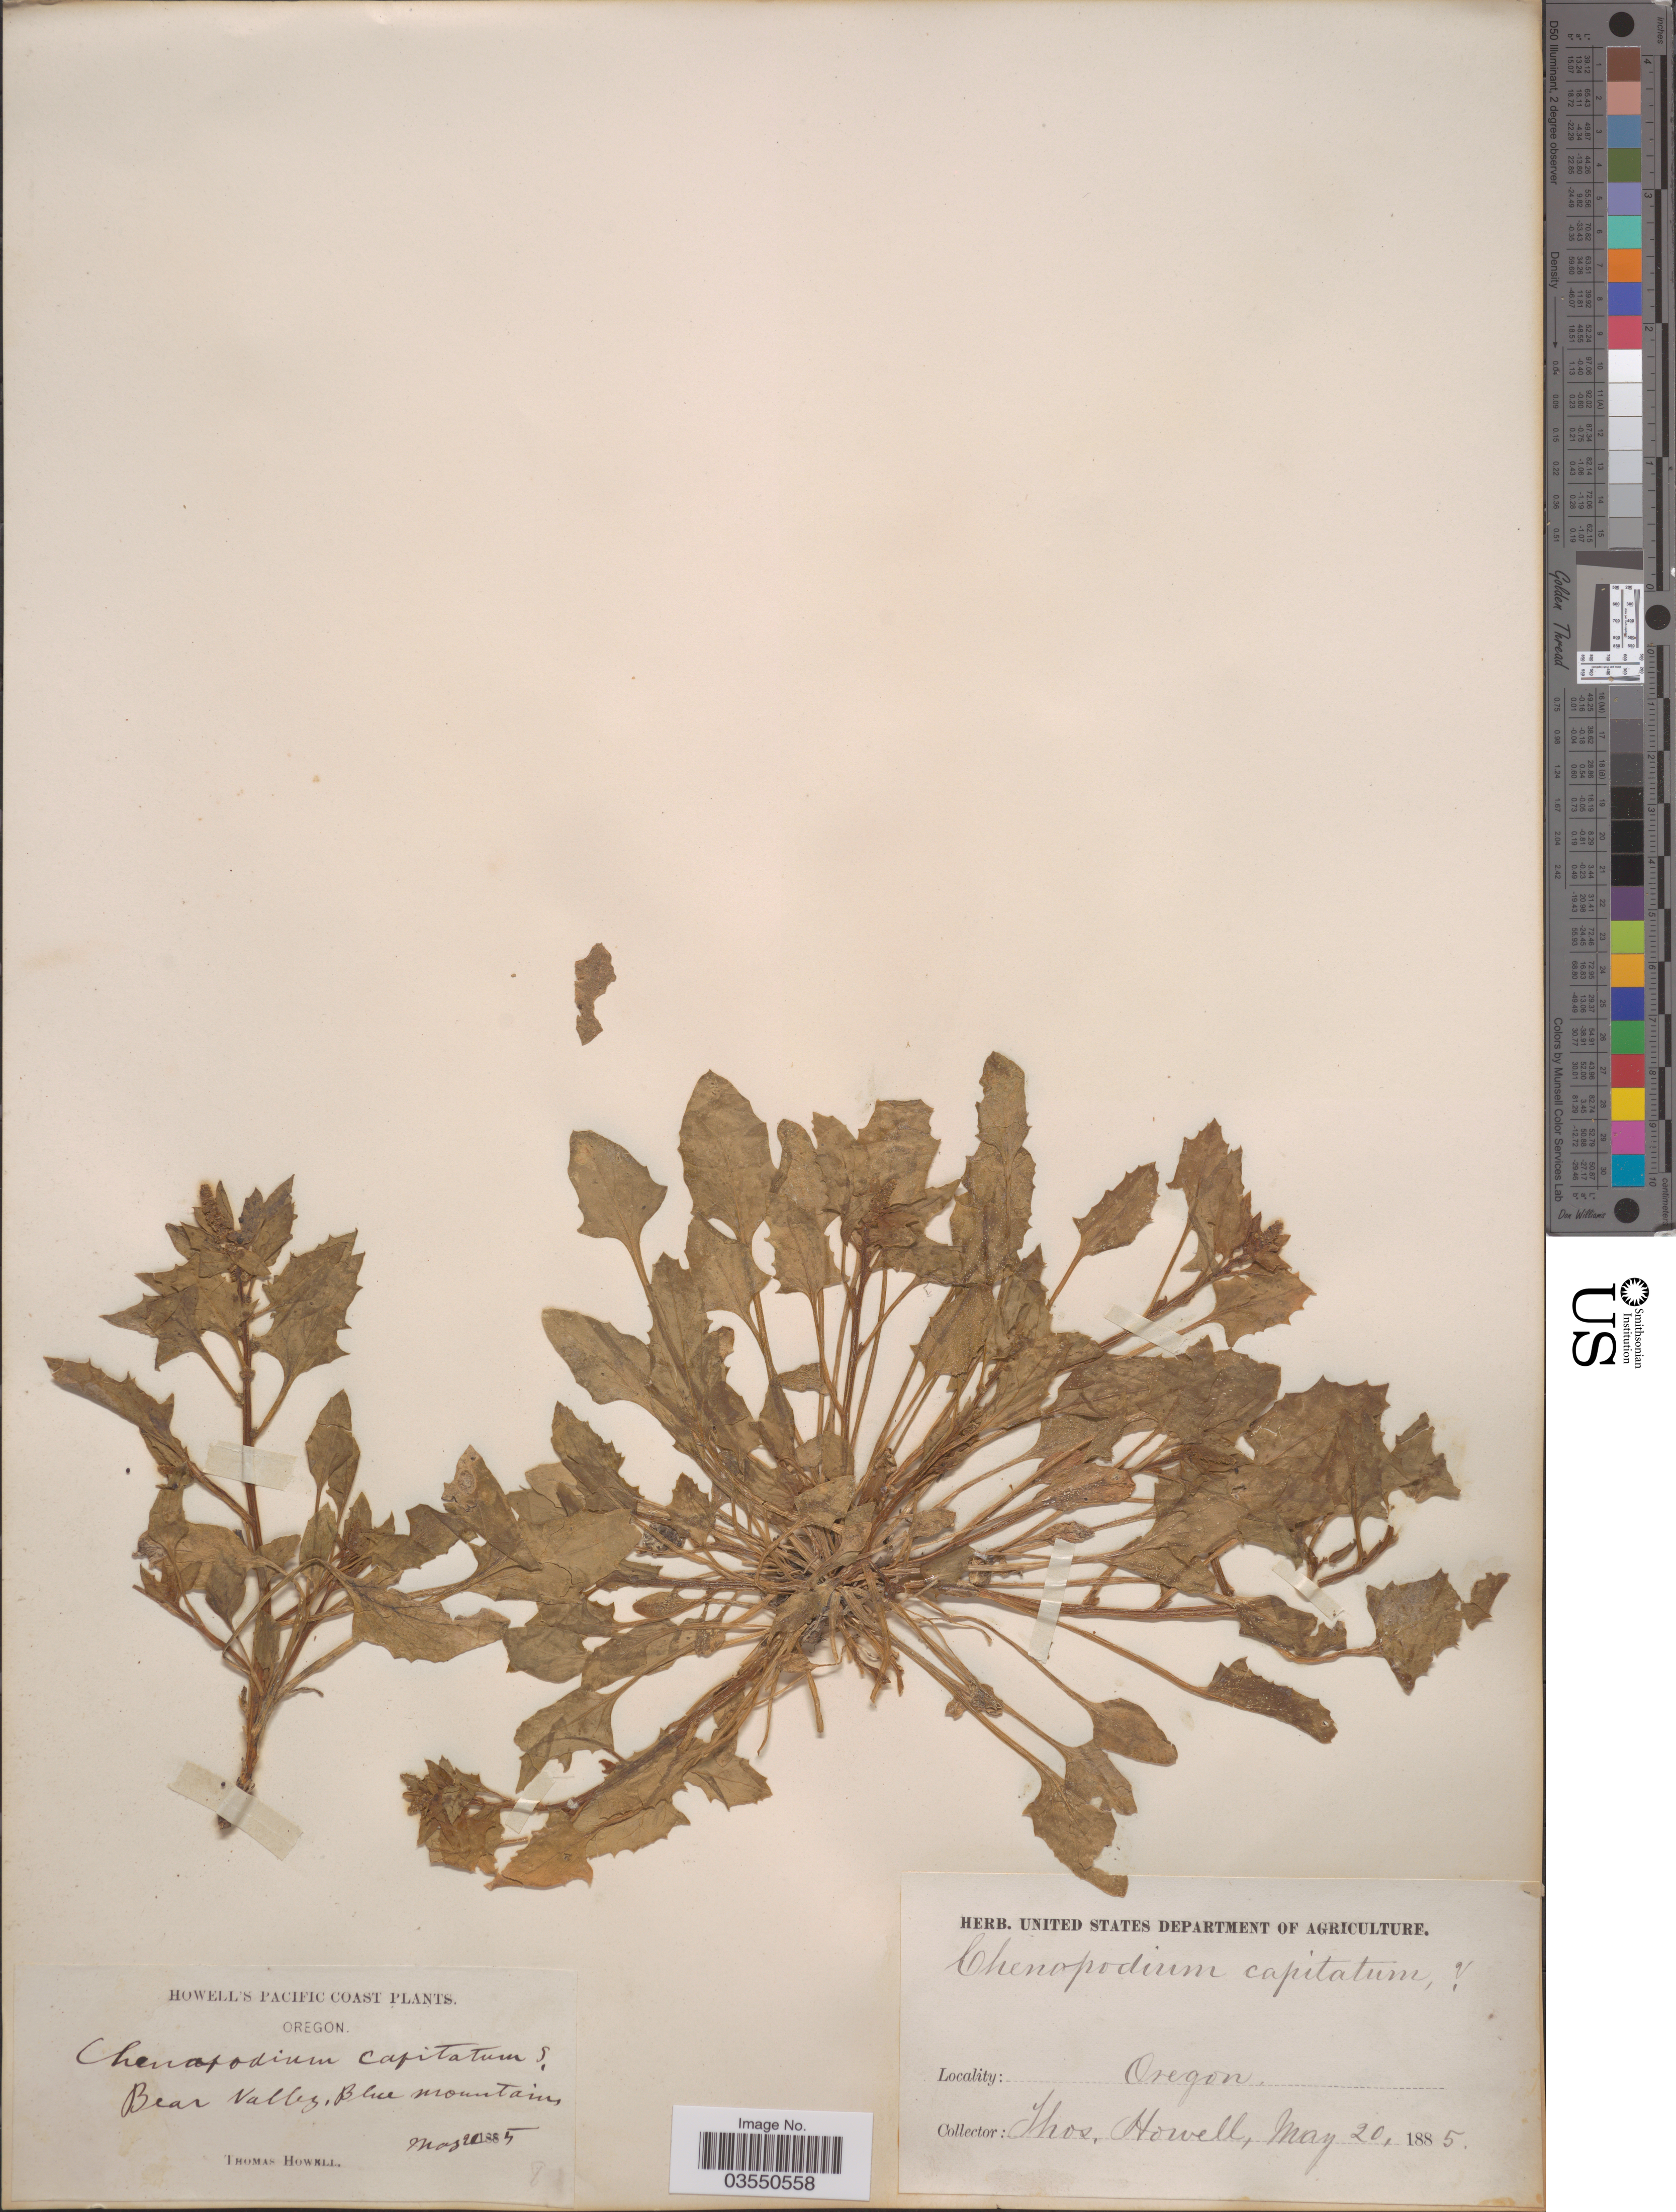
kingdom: Plantae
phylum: Tracheophyta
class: Magnoliopsida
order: Caryophyllales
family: Amaranthaceae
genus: Blitum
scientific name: Blitum capitatum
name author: L.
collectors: T. Howell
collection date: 1885-05-20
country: United States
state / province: Oregon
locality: Pacific Coast. Bear Valley, Blue Mountains.